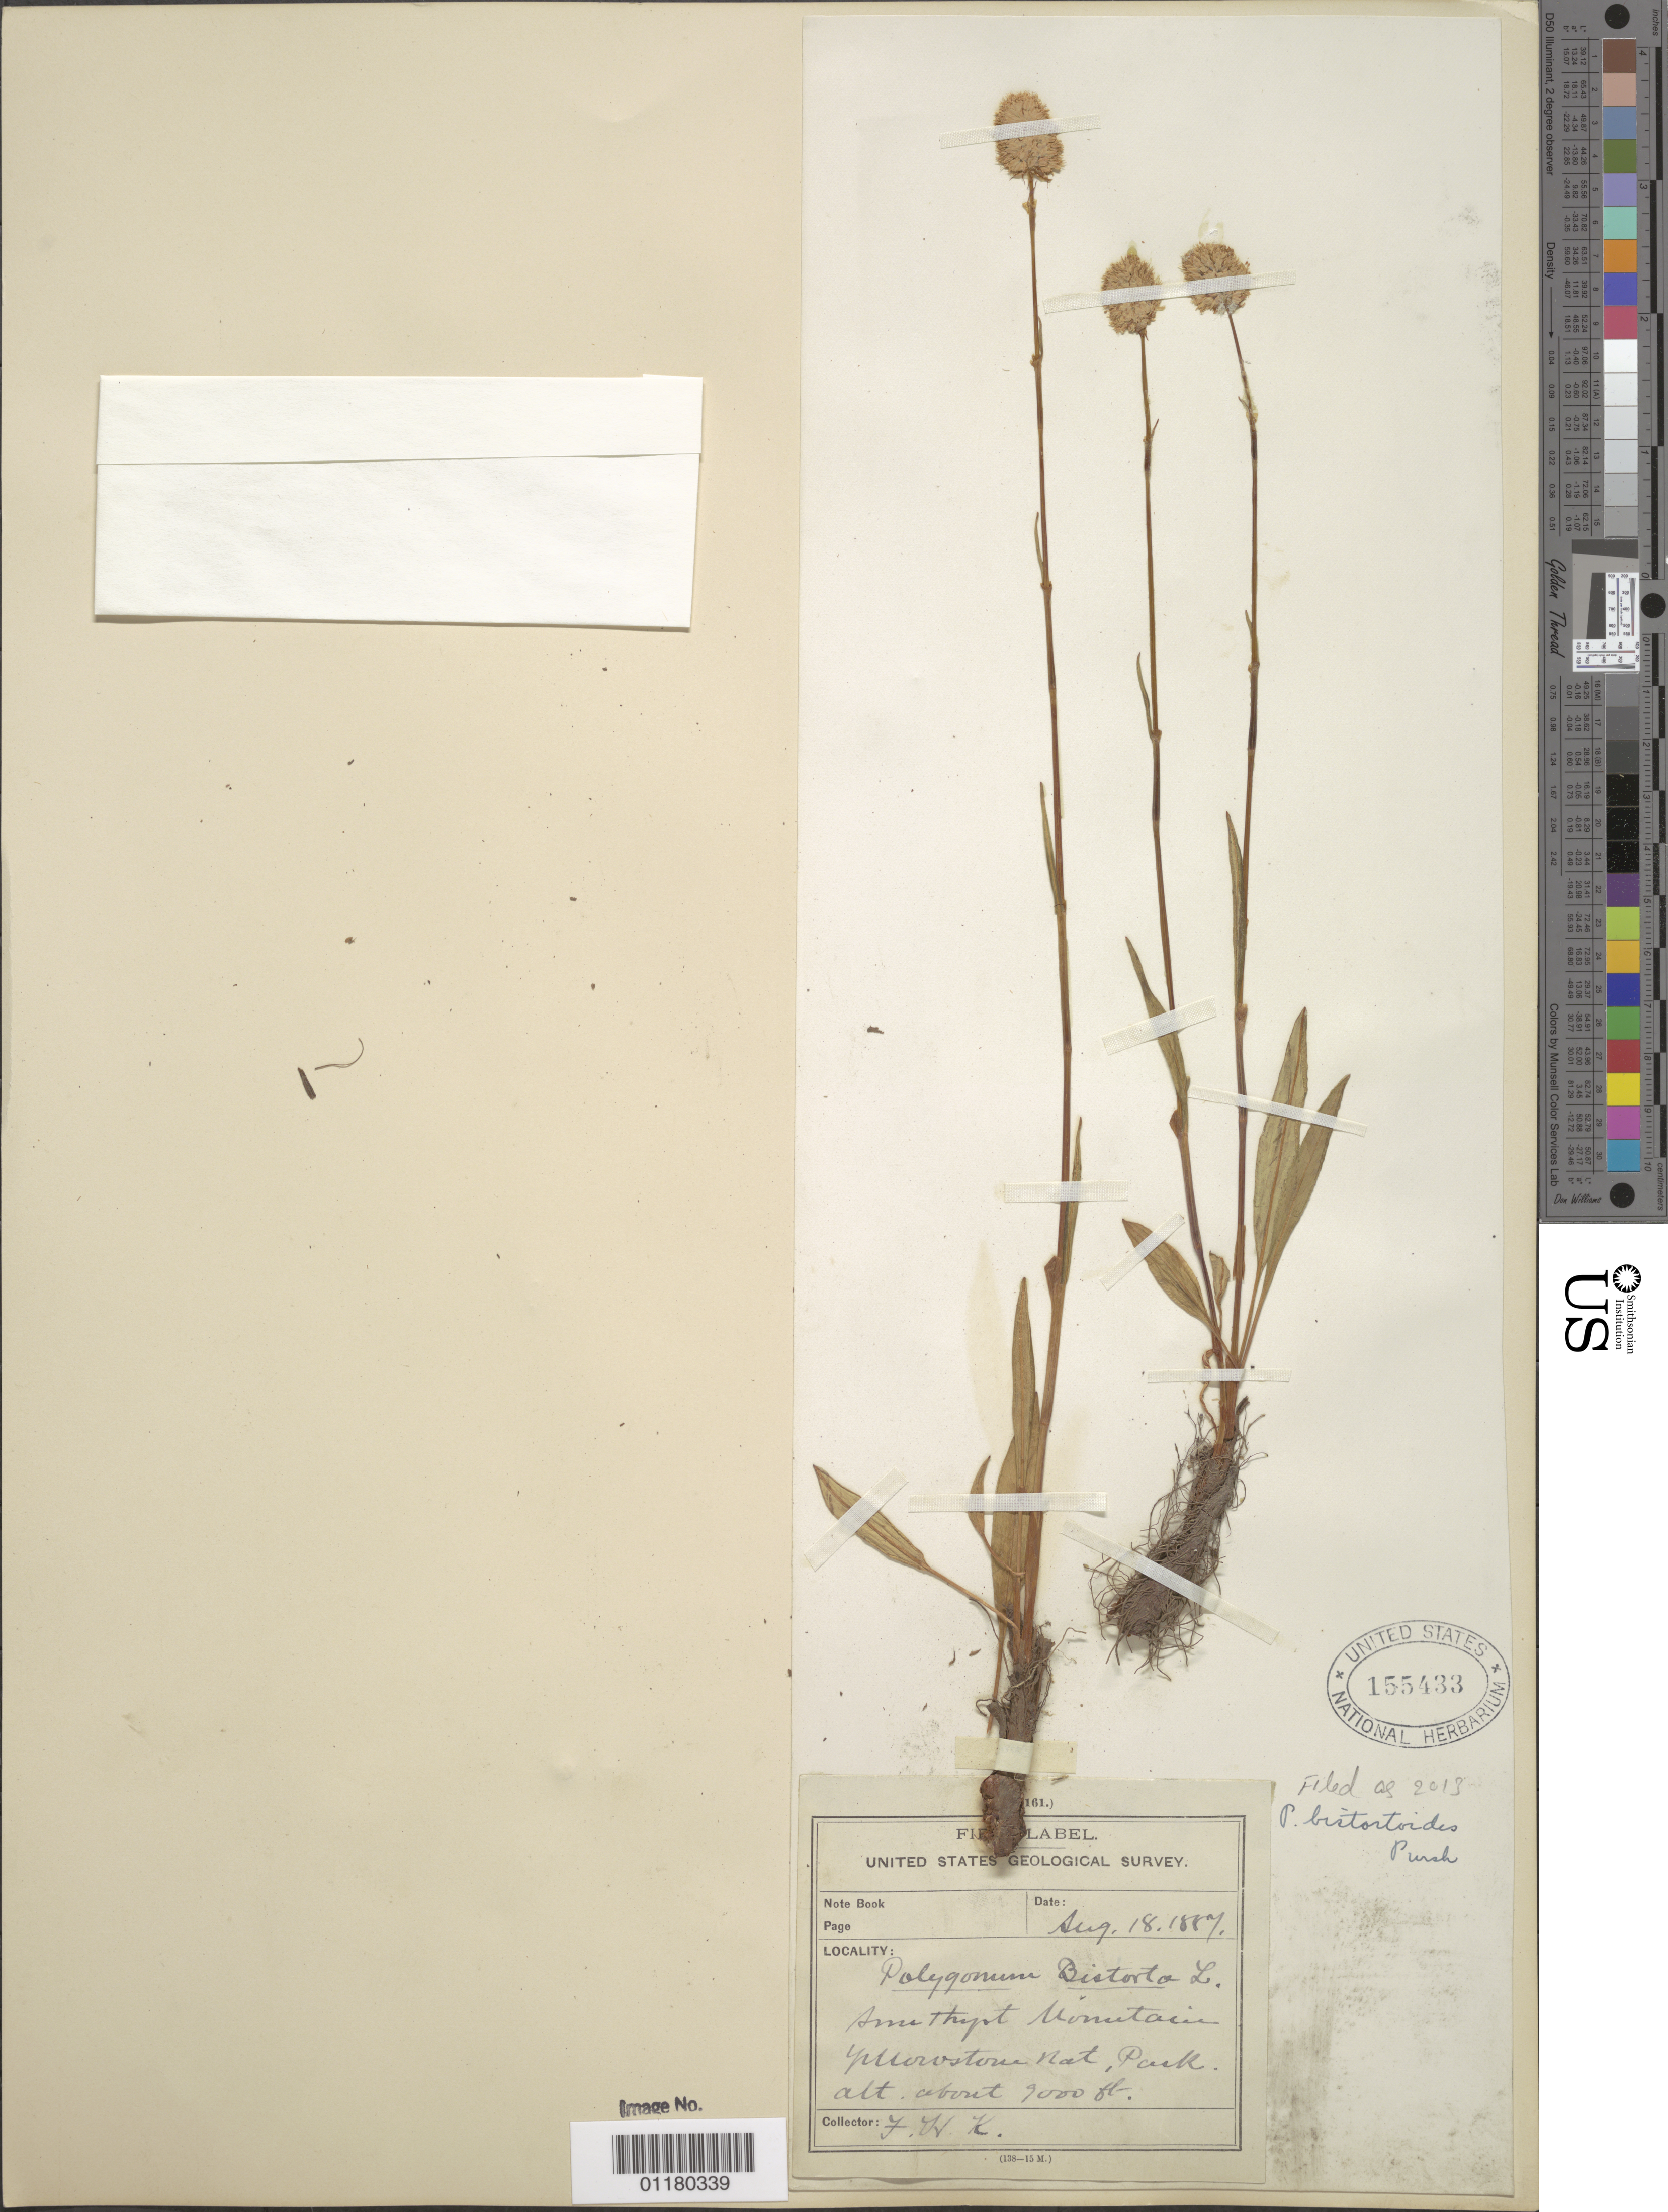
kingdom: Plantae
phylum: Tracheophyta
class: Magnoliopsida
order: Caryophyllales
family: Polygonaceae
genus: Bistorta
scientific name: Bistorta bistortoides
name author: (Pursh) Small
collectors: F. H. Knowlton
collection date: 1887-08-18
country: United States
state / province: Wyoming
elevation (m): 2743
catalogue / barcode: US 155433